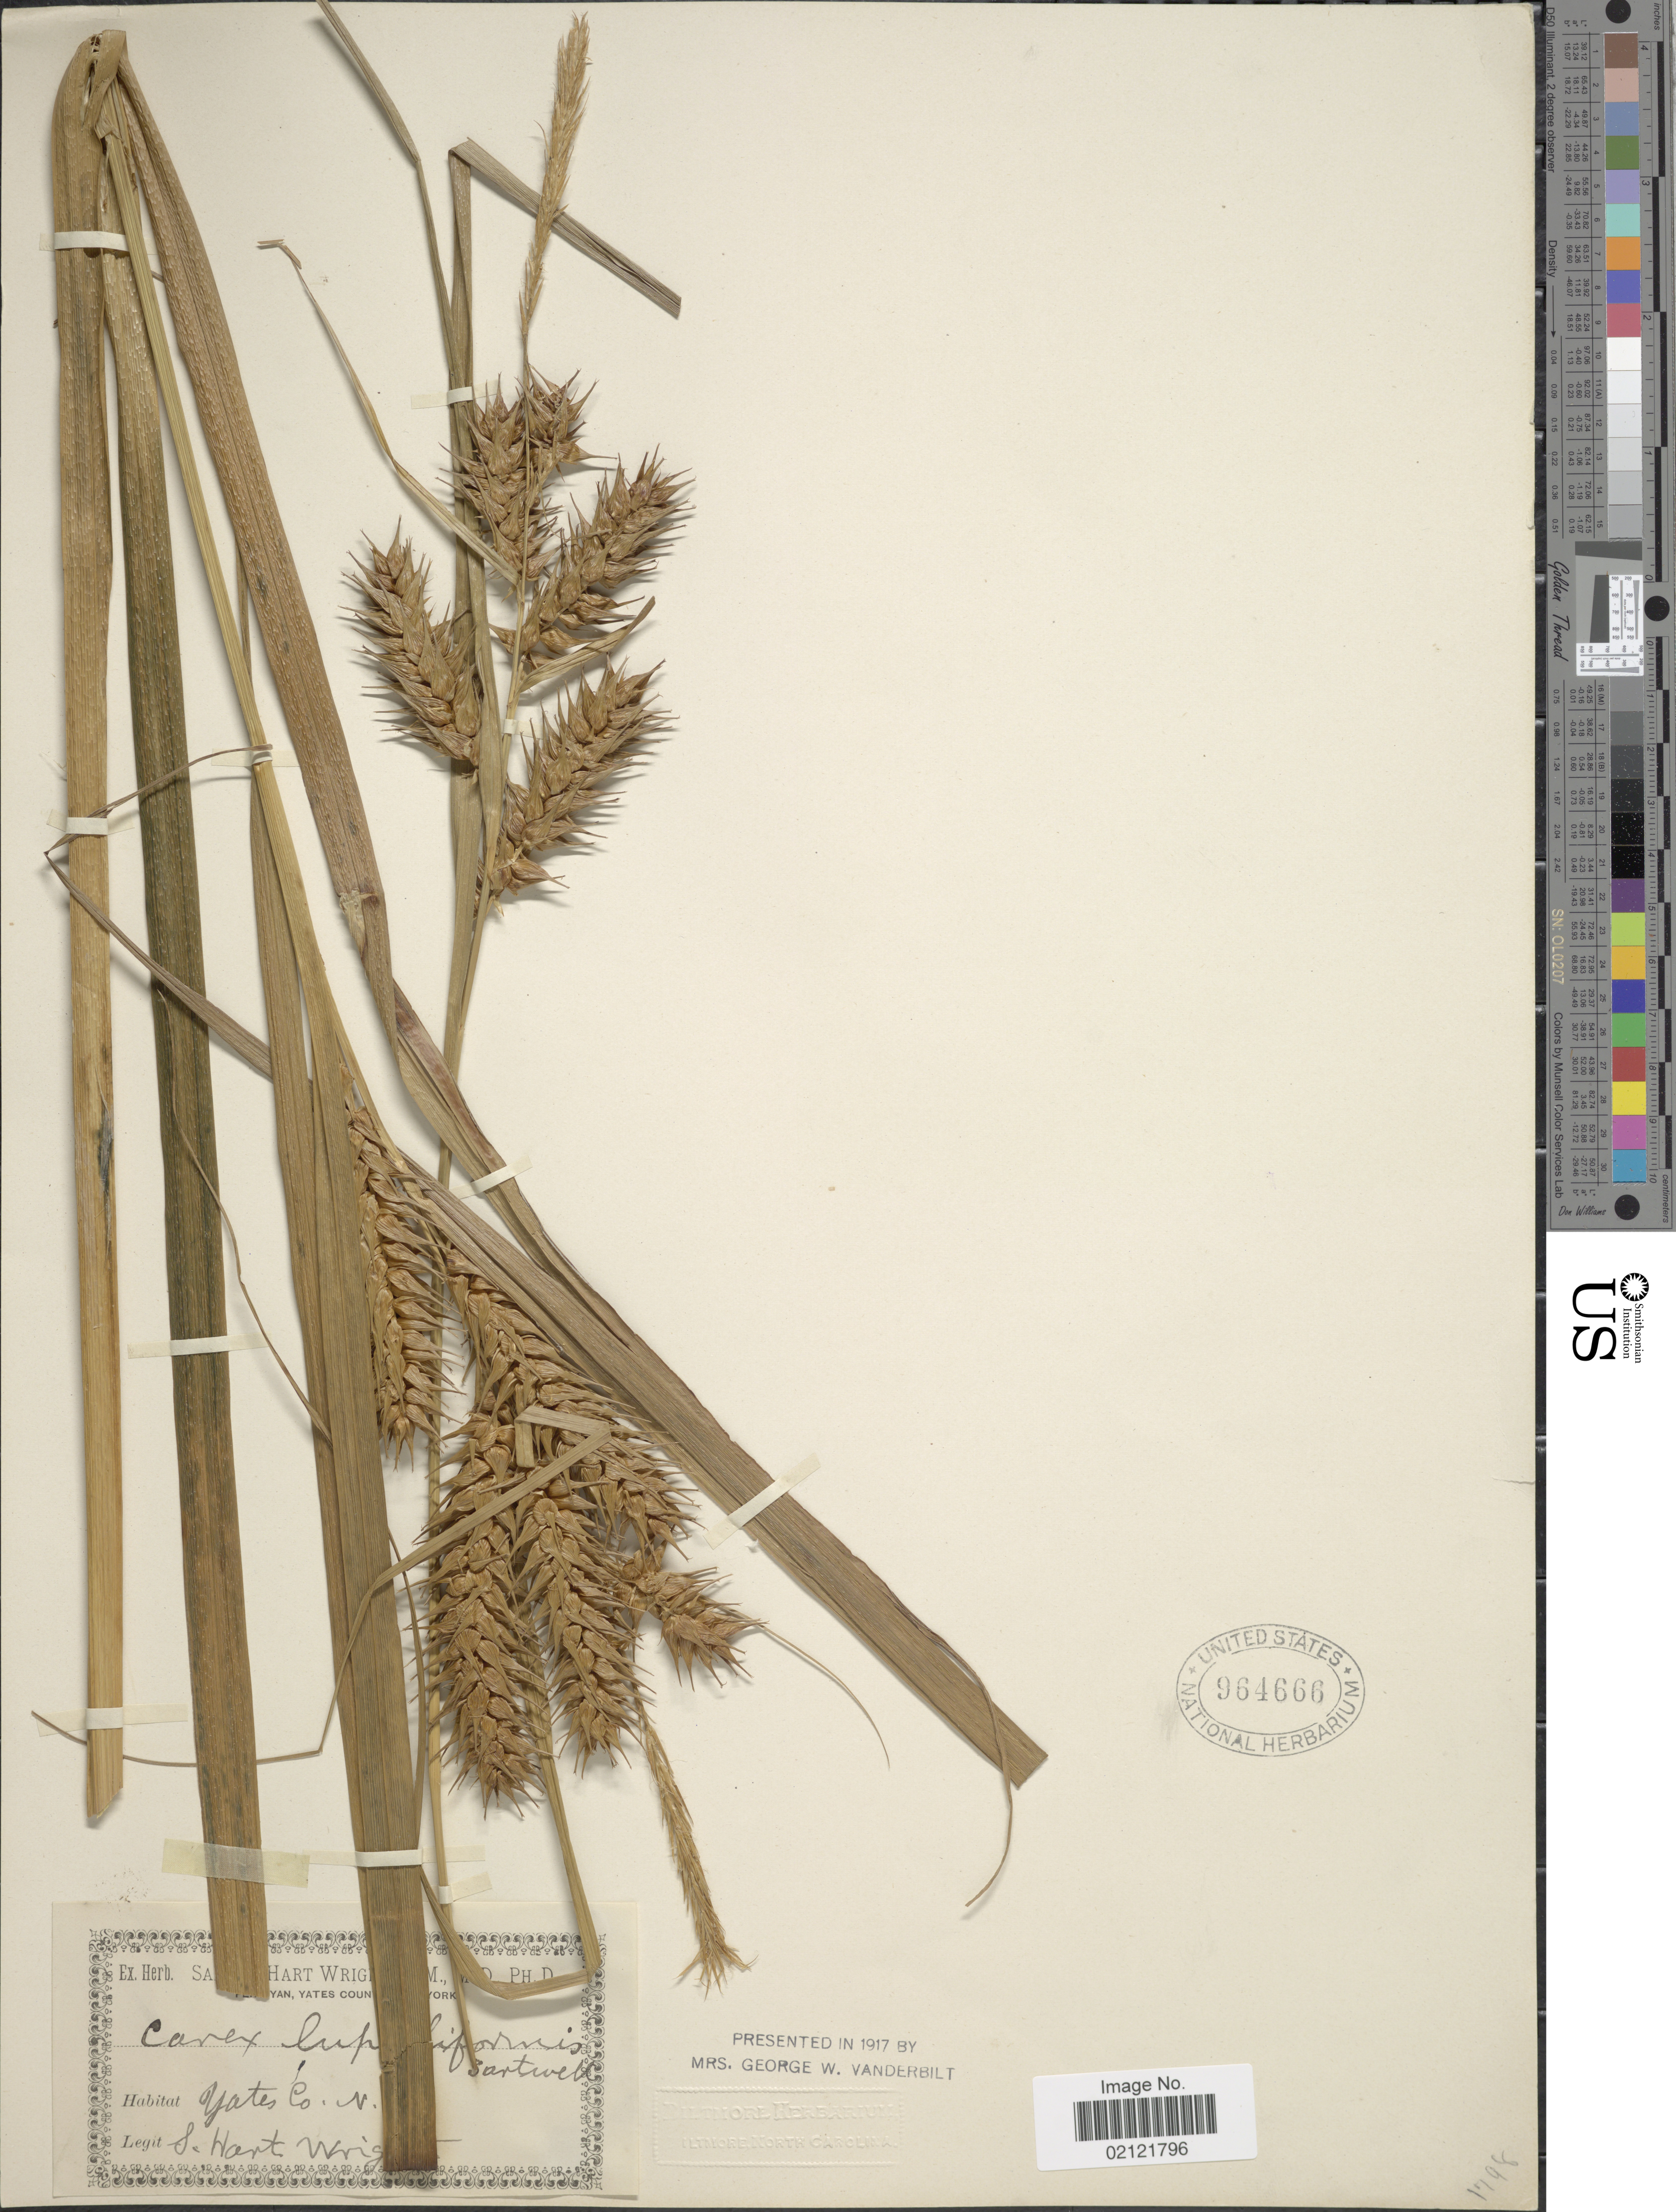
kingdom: Plantae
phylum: Tracheophyta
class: Liliopsida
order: Poales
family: Cyperaceae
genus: Carex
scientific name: Carex lupuliformis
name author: Sartwell ex Dewey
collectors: S. H. Wright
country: United States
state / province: New York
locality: Yates Co.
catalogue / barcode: US 964666